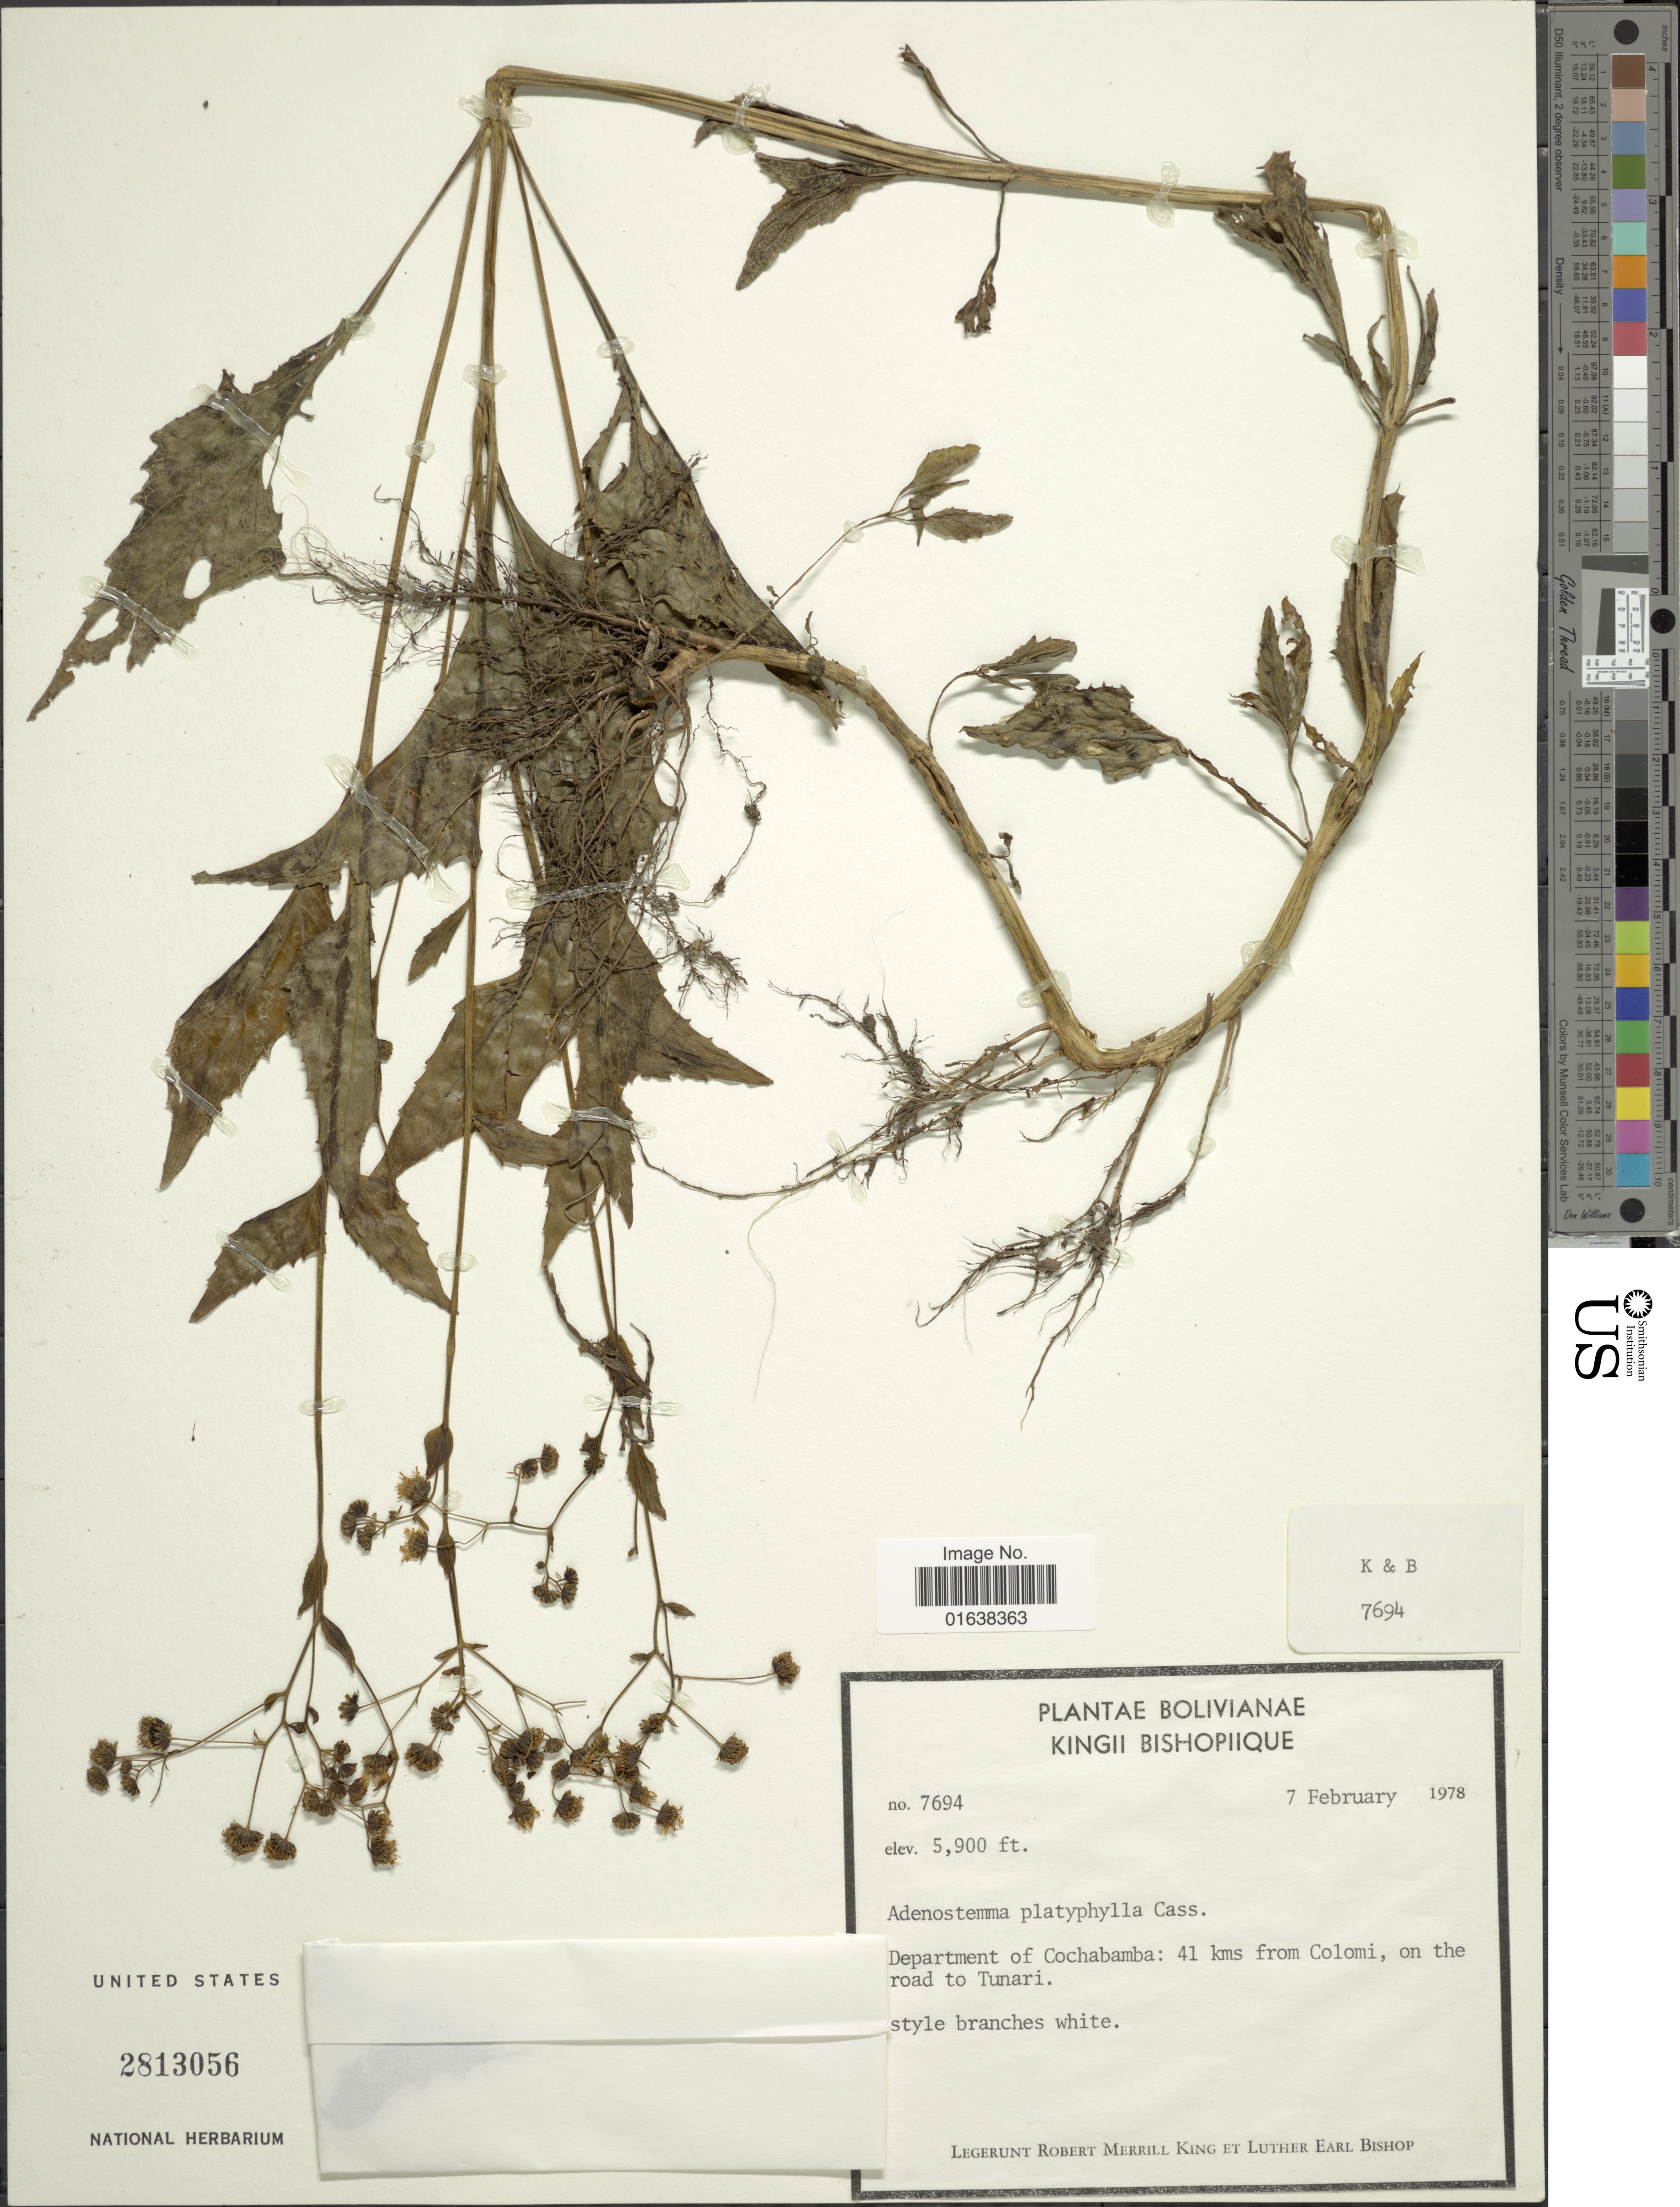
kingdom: Plantae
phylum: Tracheophyta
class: Magnoliopsida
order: Asterales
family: Asteraceae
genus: Adenostemma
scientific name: Adenostemma platyphyllum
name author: Cass.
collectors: R. M. King & L. E. Bishop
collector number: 7694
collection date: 1978-02-07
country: Bolivia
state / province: Cochabamba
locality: Department of Cochabamba: 41 kms from Colimi, on the road to Tunari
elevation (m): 1798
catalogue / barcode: US 2813056